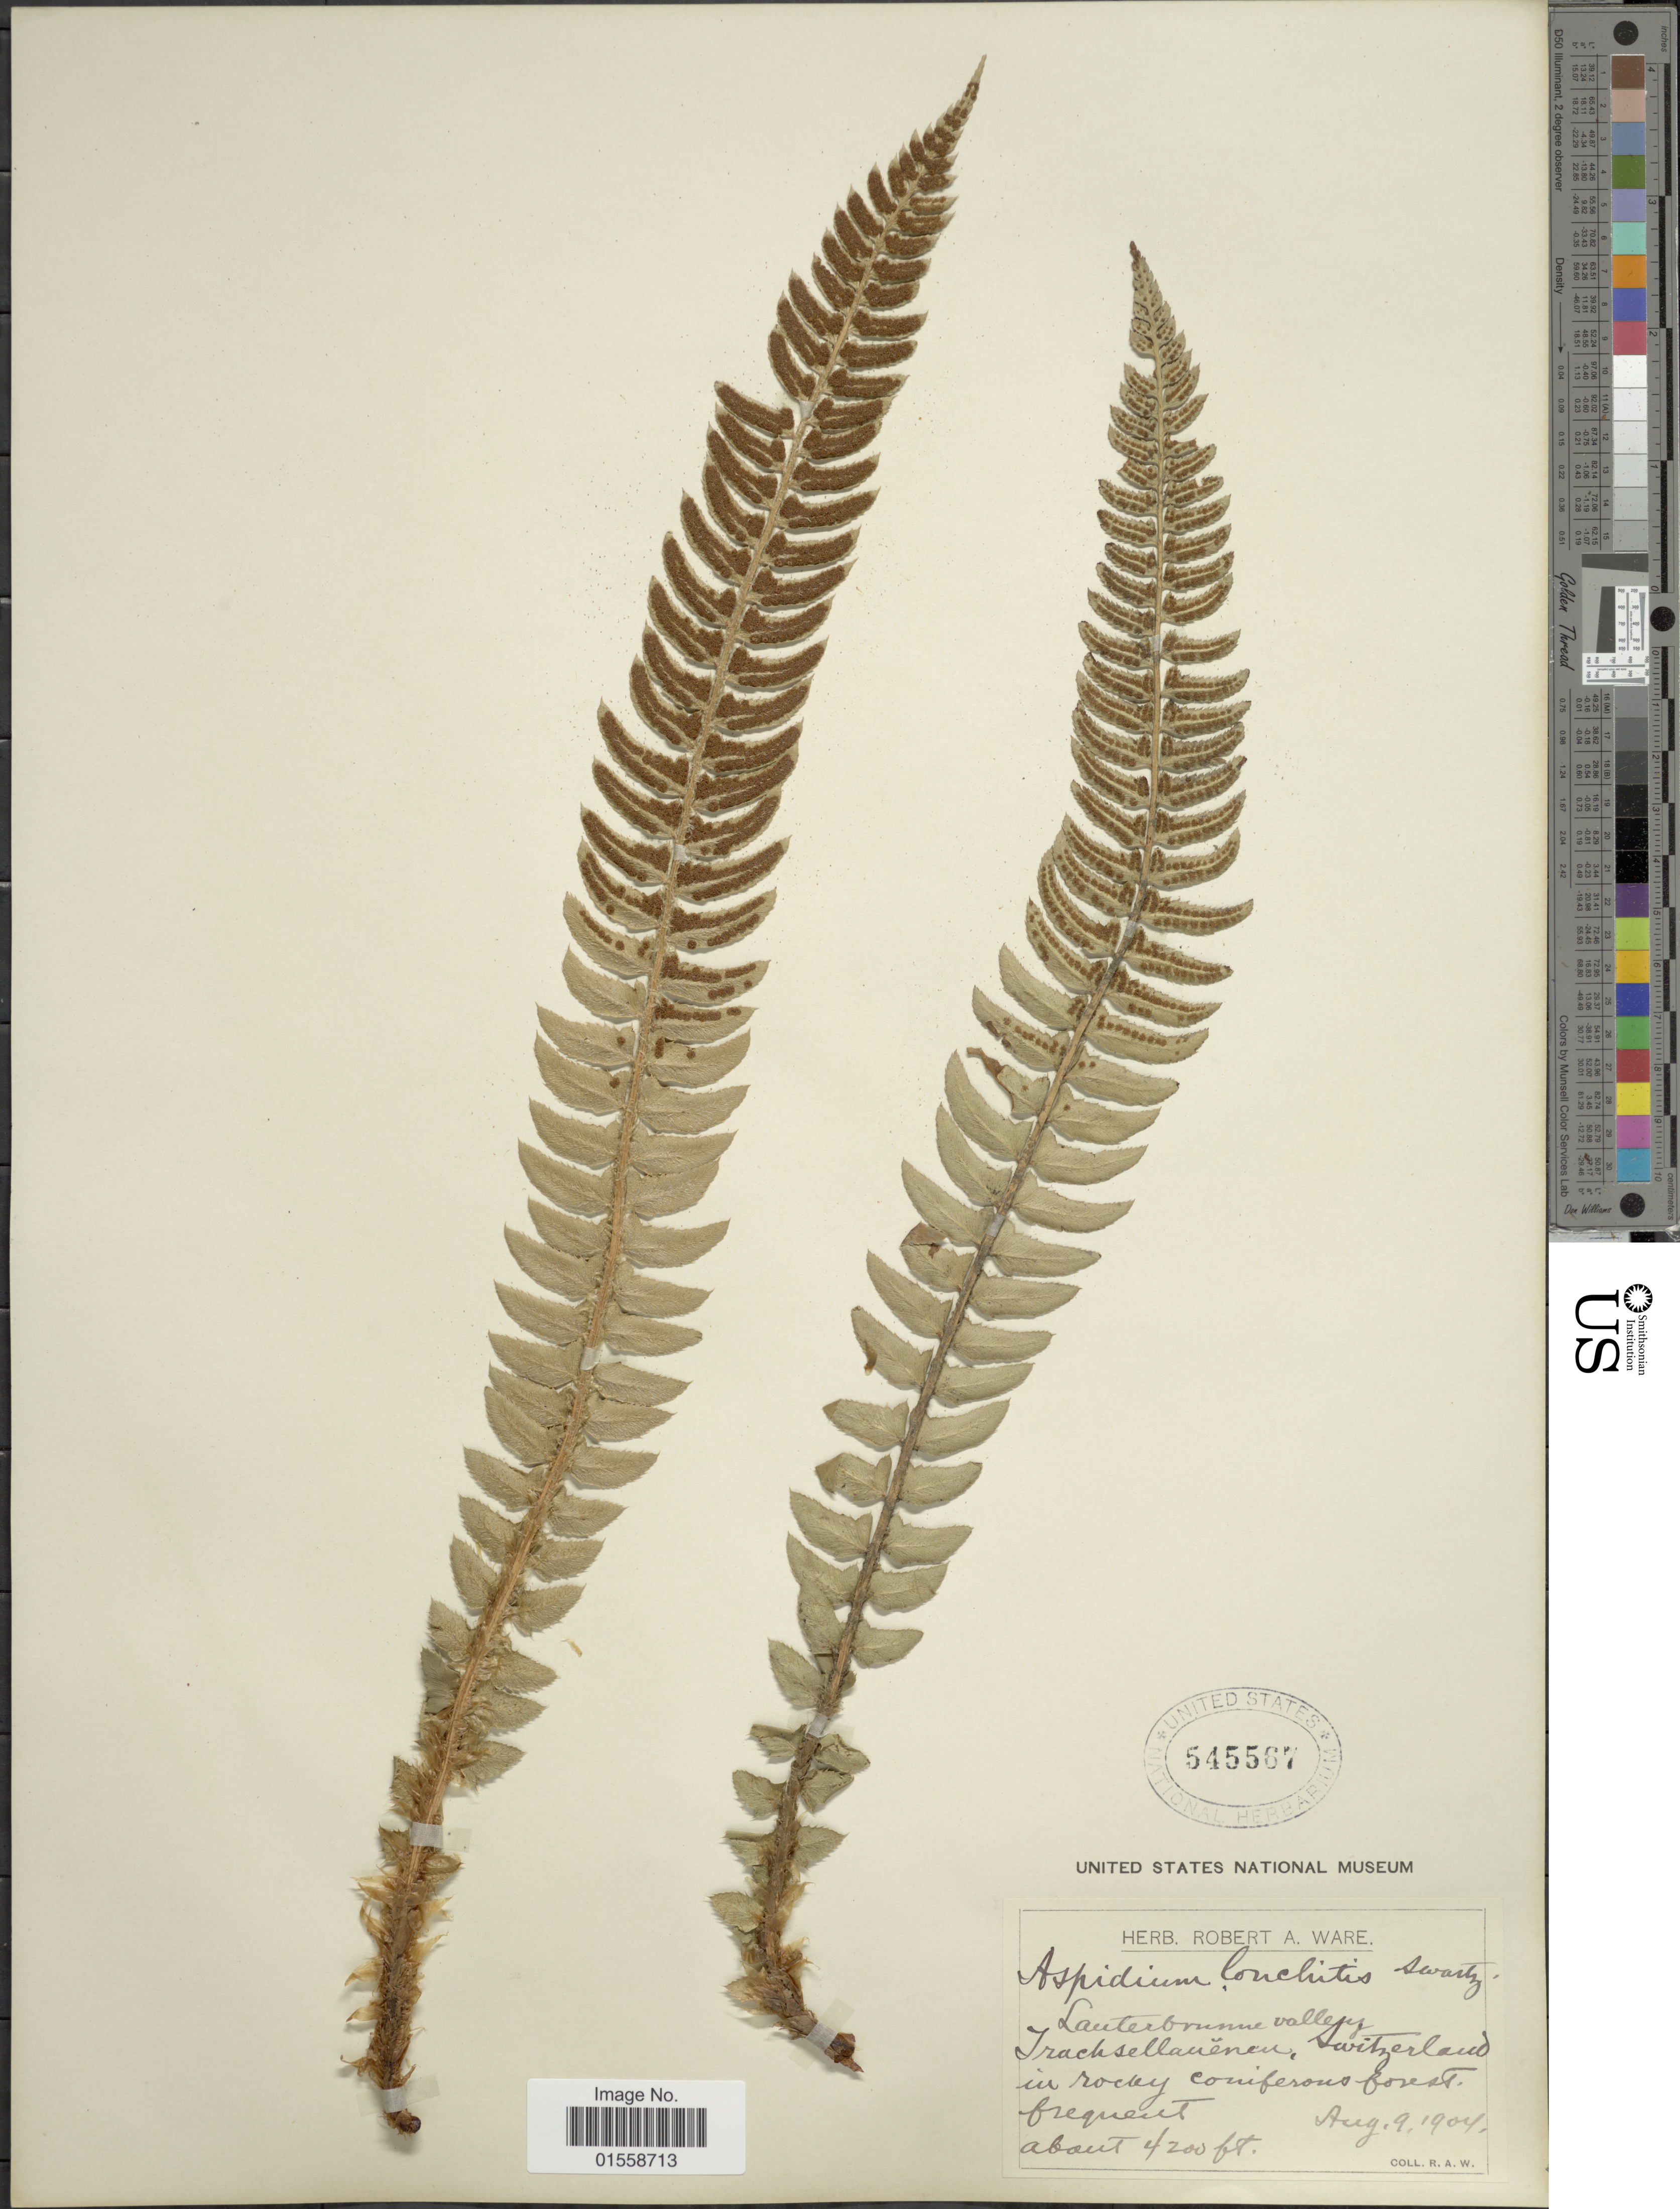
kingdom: Plantae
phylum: Tracheophyta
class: Polypodiopsida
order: Polypodiales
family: Dryopteridaceae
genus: Polystichum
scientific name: Polystichum lonchitis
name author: (Roth) L.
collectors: R. Ware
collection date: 1904-08-09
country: Switzerland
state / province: Bern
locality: Lauterbrunne valley, Trachsellanenan (Trachselwald), Switzerland.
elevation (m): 1280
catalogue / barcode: US 545567